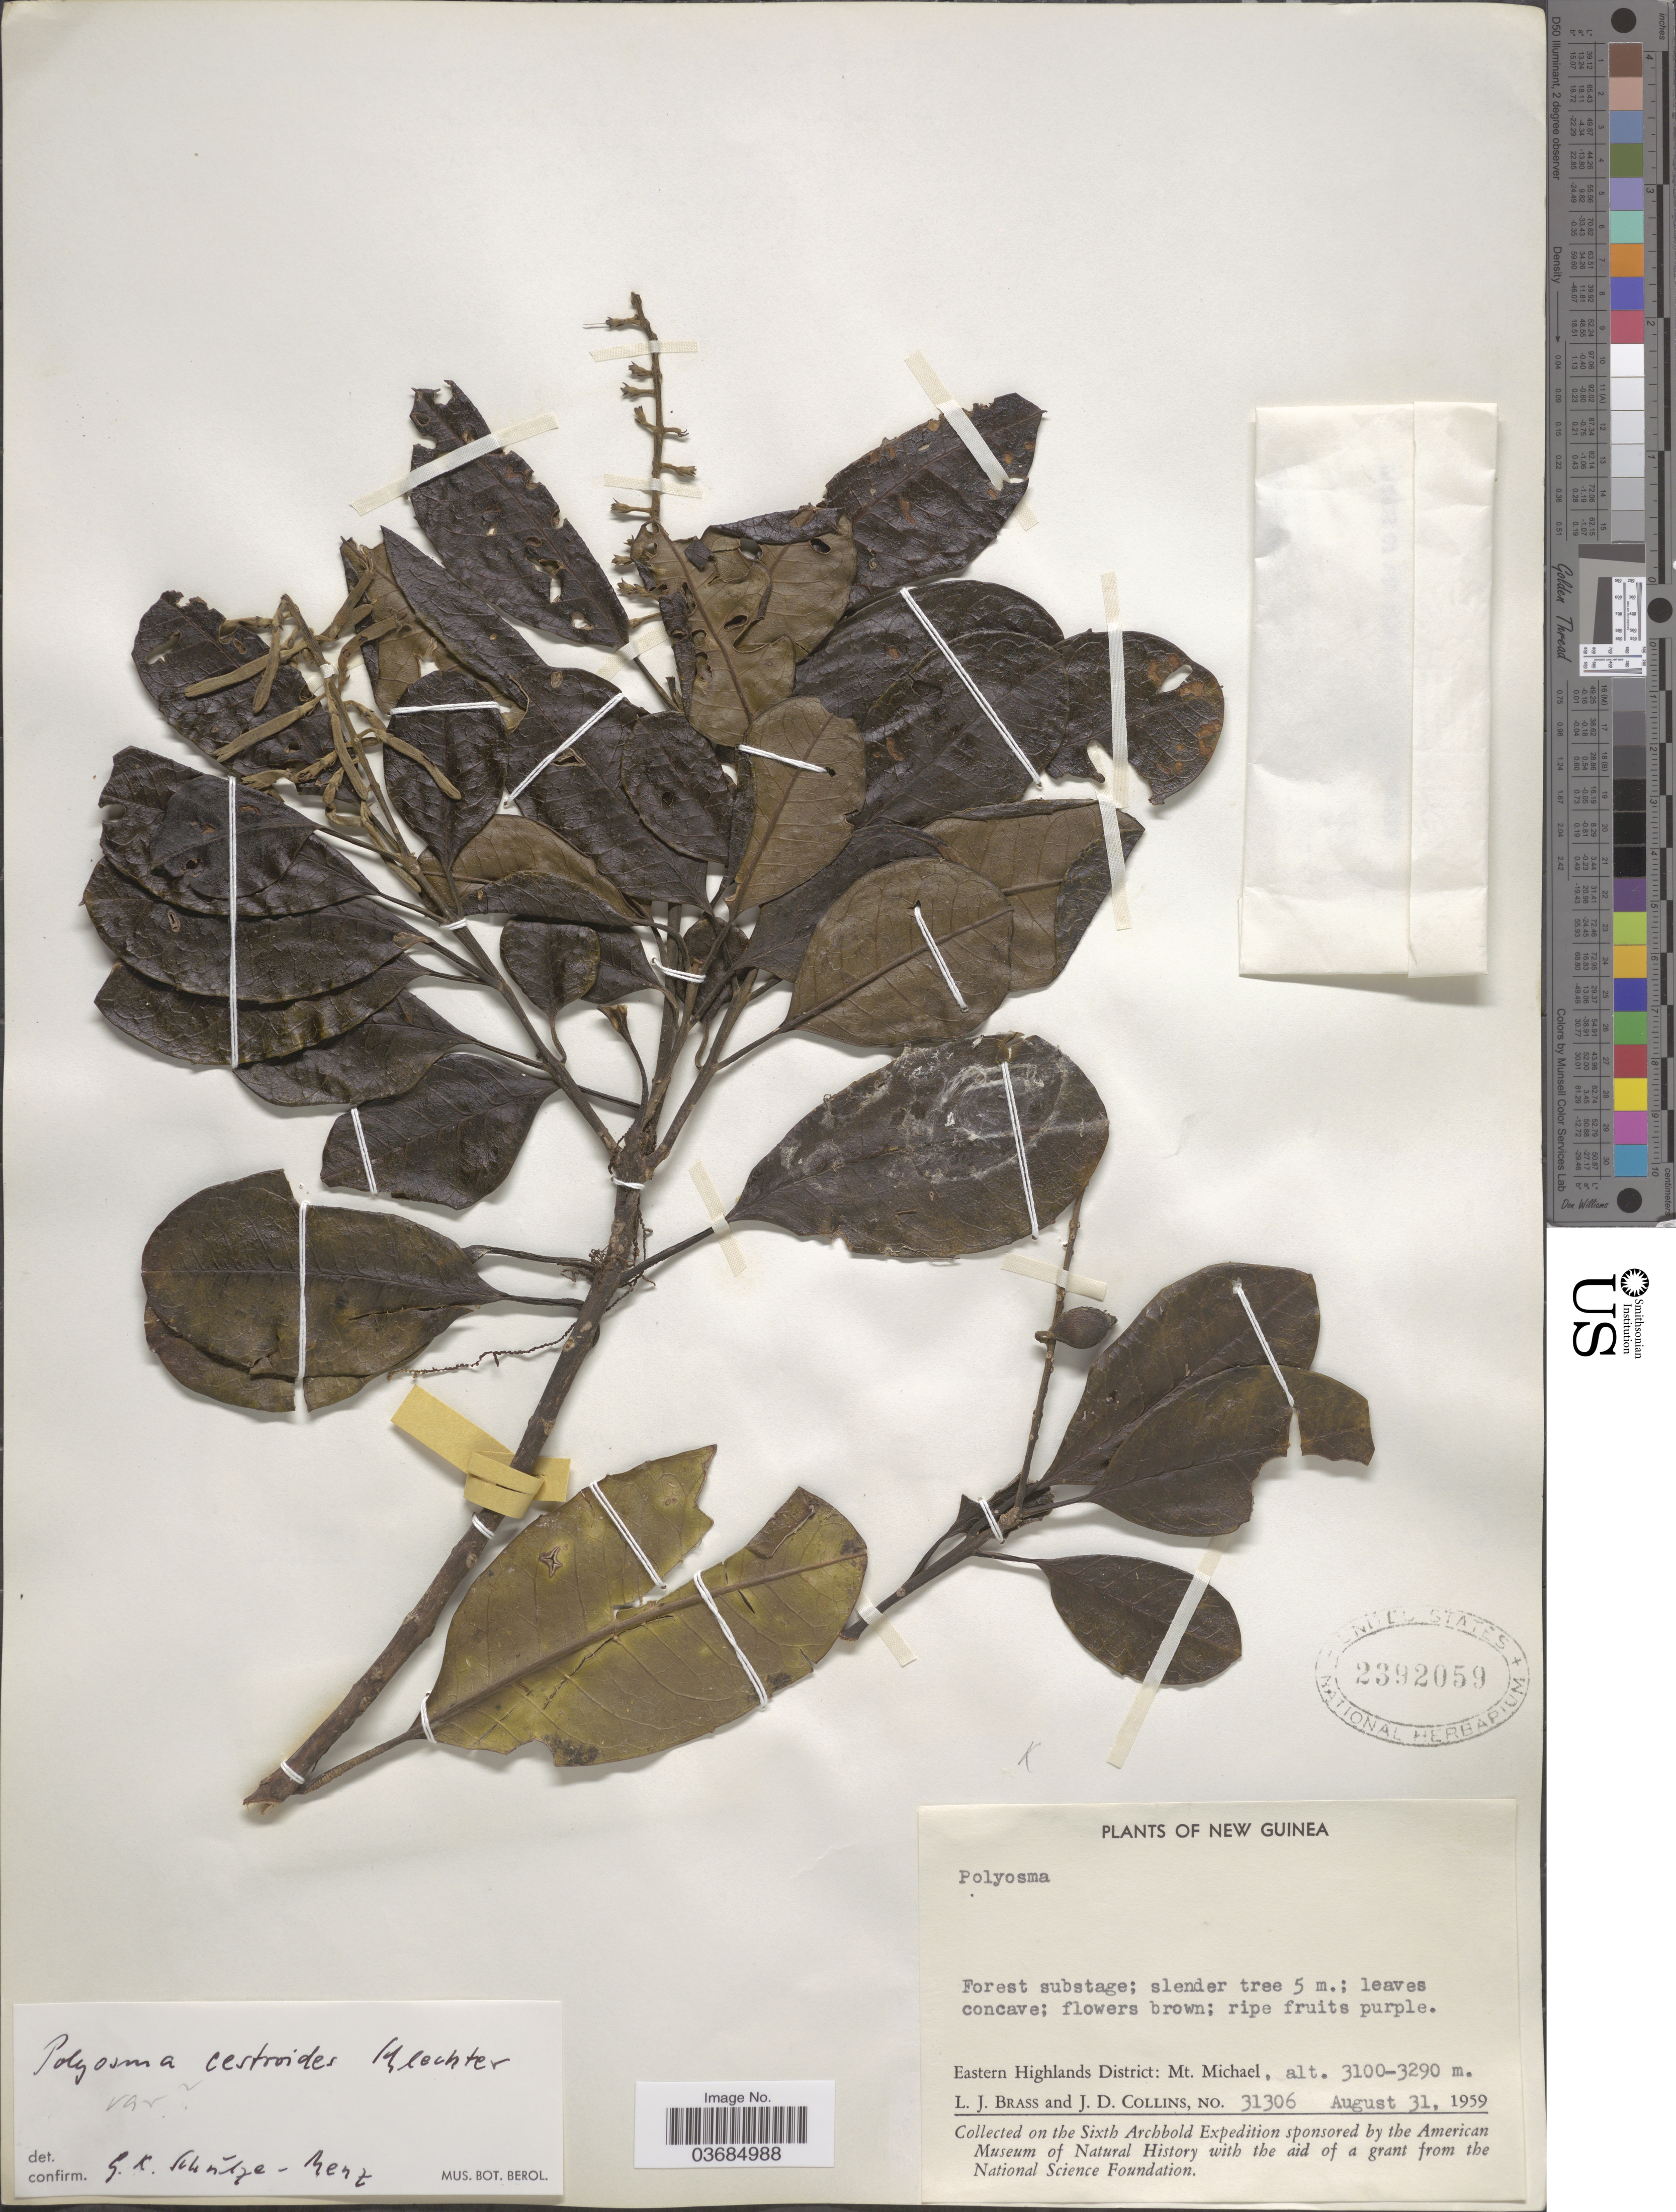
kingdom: Plantae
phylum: Tracheophyta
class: Magnoliopsida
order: Escalloniales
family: Escalloniaceae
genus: Polyosma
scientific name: Polyosma cestroides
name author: Schltr.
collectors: L. J. Brass & J. Collins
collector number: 31306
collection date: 1959-08-31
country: Papua New Guinea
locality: New Guinea. Eastern Highlands District: Mt. Michael. On the Sixth Archbold Expedition.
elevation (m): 3100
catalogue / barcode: US 2392059